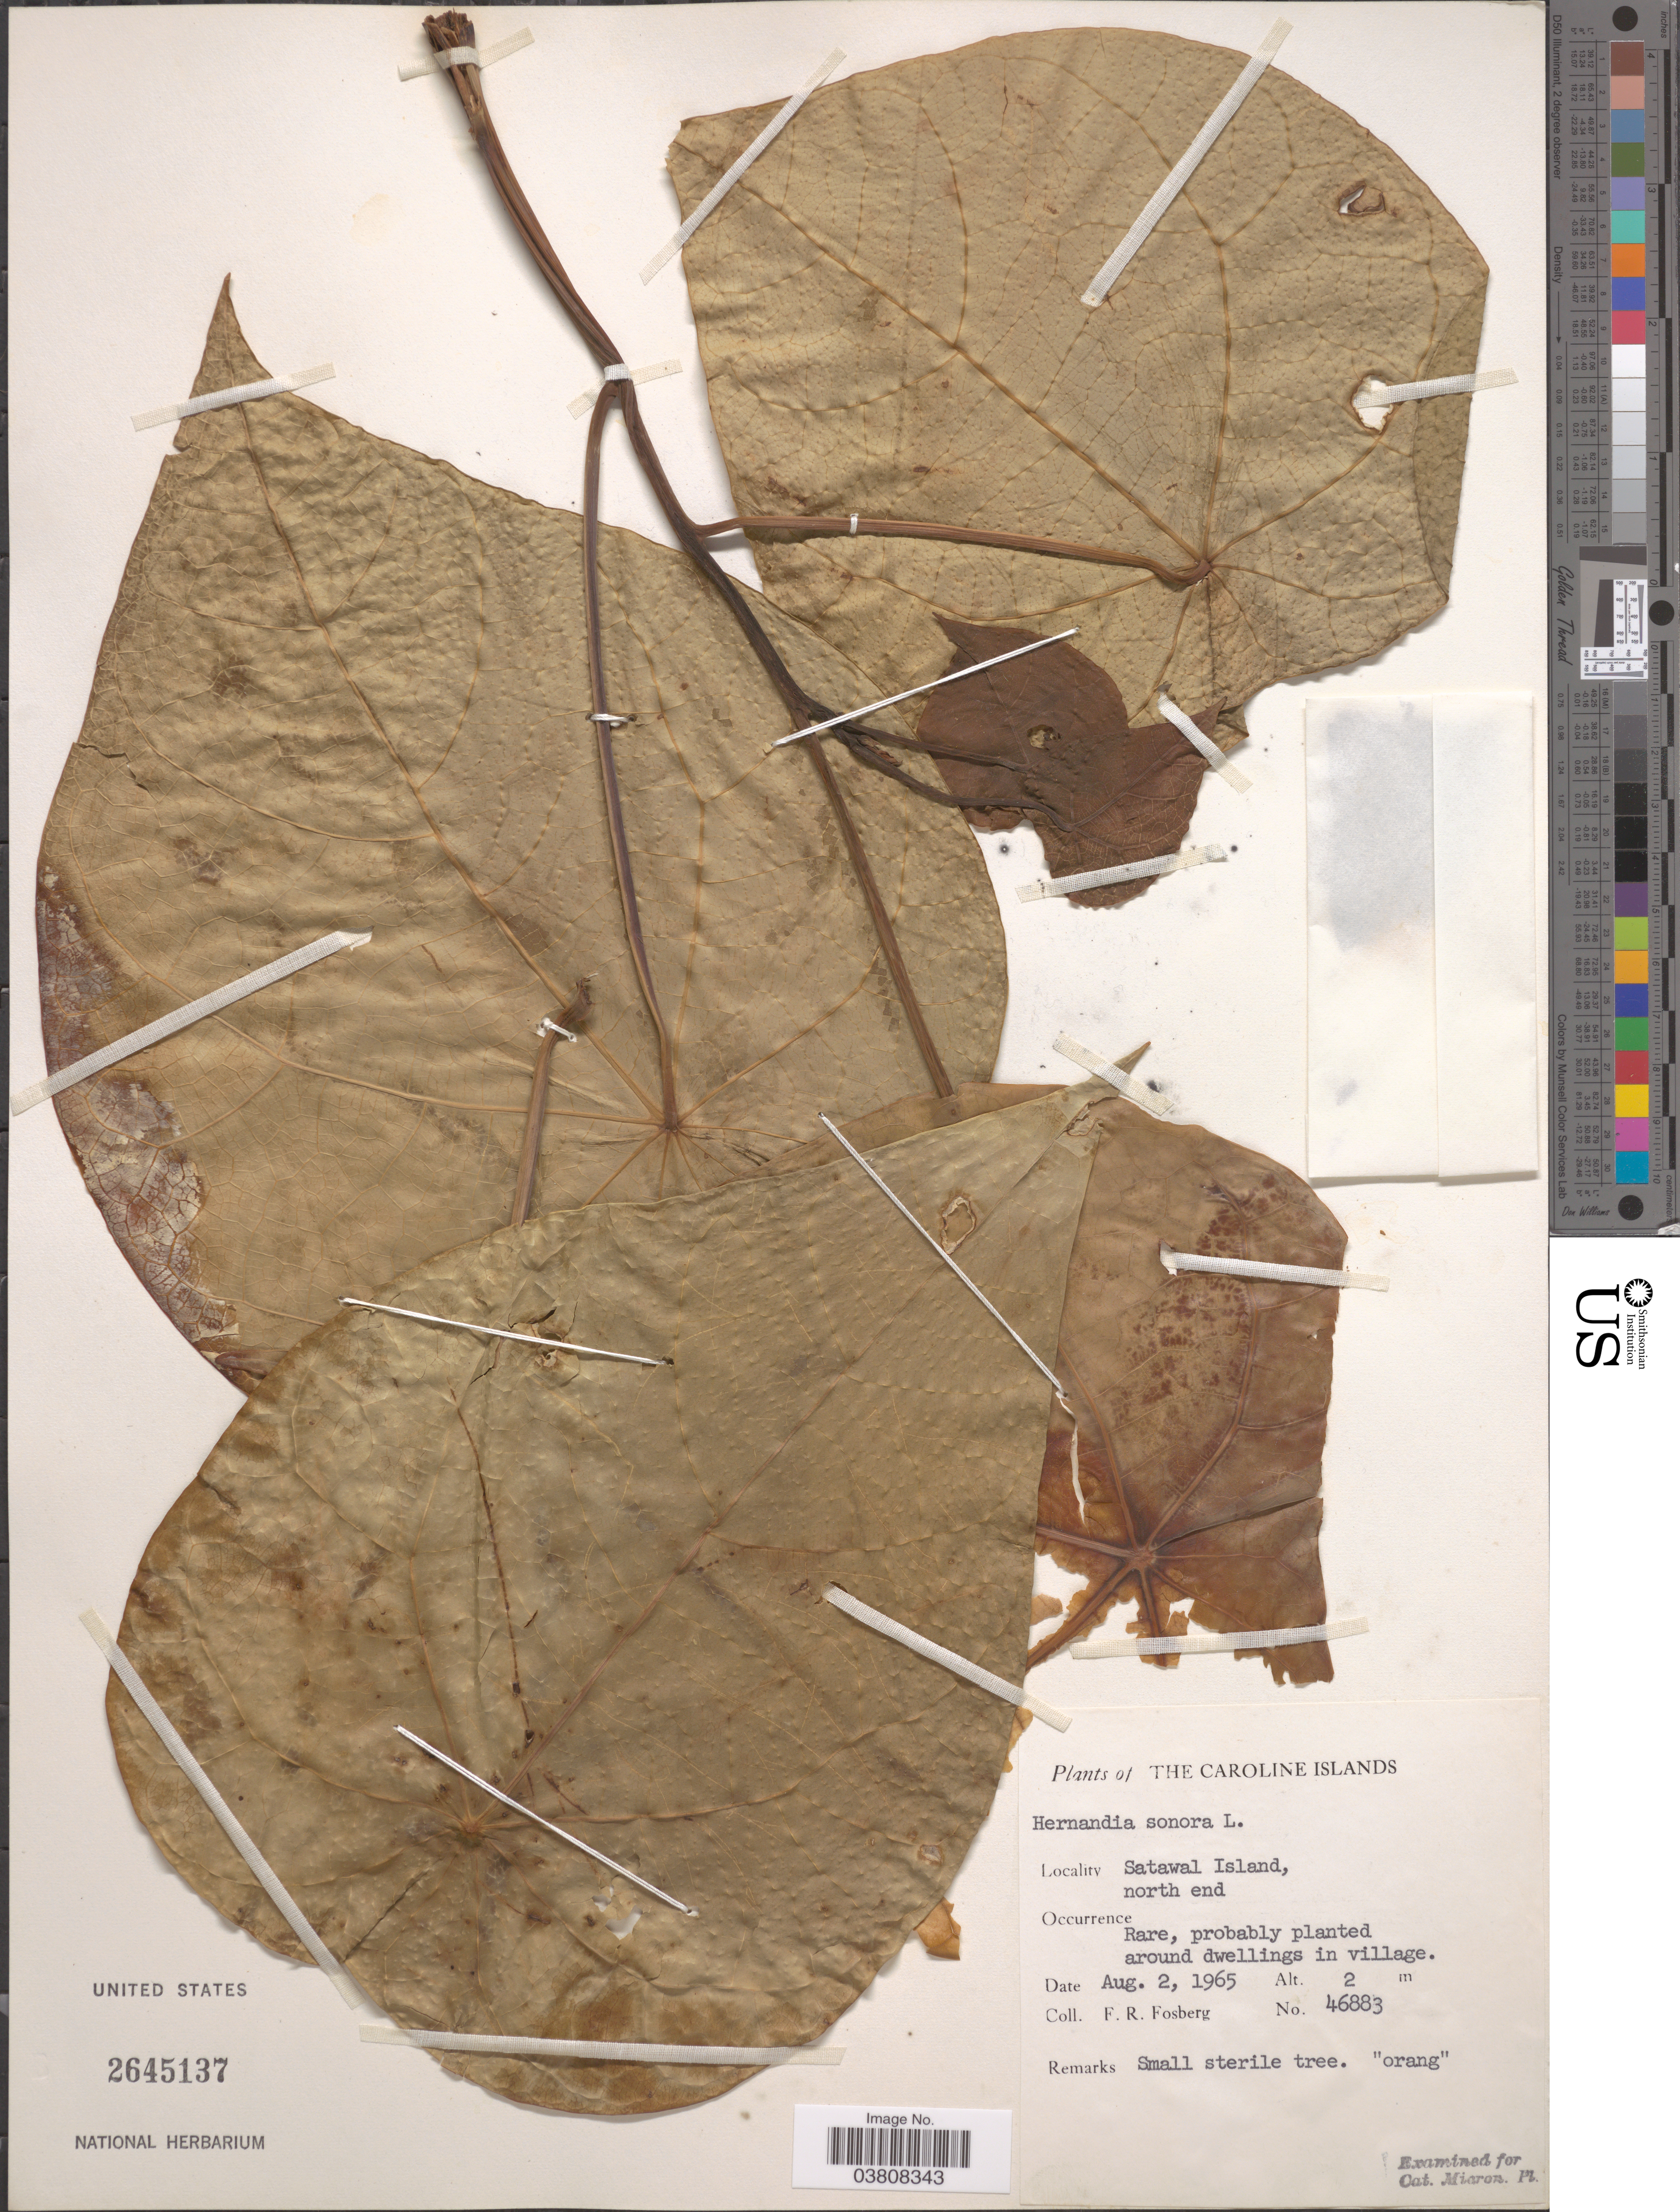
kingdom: Plantae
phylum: Tracheophyta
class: Magnoliopsida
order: Laurales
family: Hernandiaceae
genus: Hernandia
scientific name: Hernandia nymphaeifolia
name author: (C. Presl) Kubitzki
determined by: Strong, Mark T., (BOT), Smithsonian Institution - National Museum of Natural History (UNITED STATES)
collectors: F. R. Fosberg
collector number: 46883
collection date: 1965-08-02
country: Micronesia, Federated States of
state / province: Yap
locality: Caroline Islands. Satawal Island, north end. Around dwellings in village.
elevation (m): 2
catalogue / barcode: US 2645137